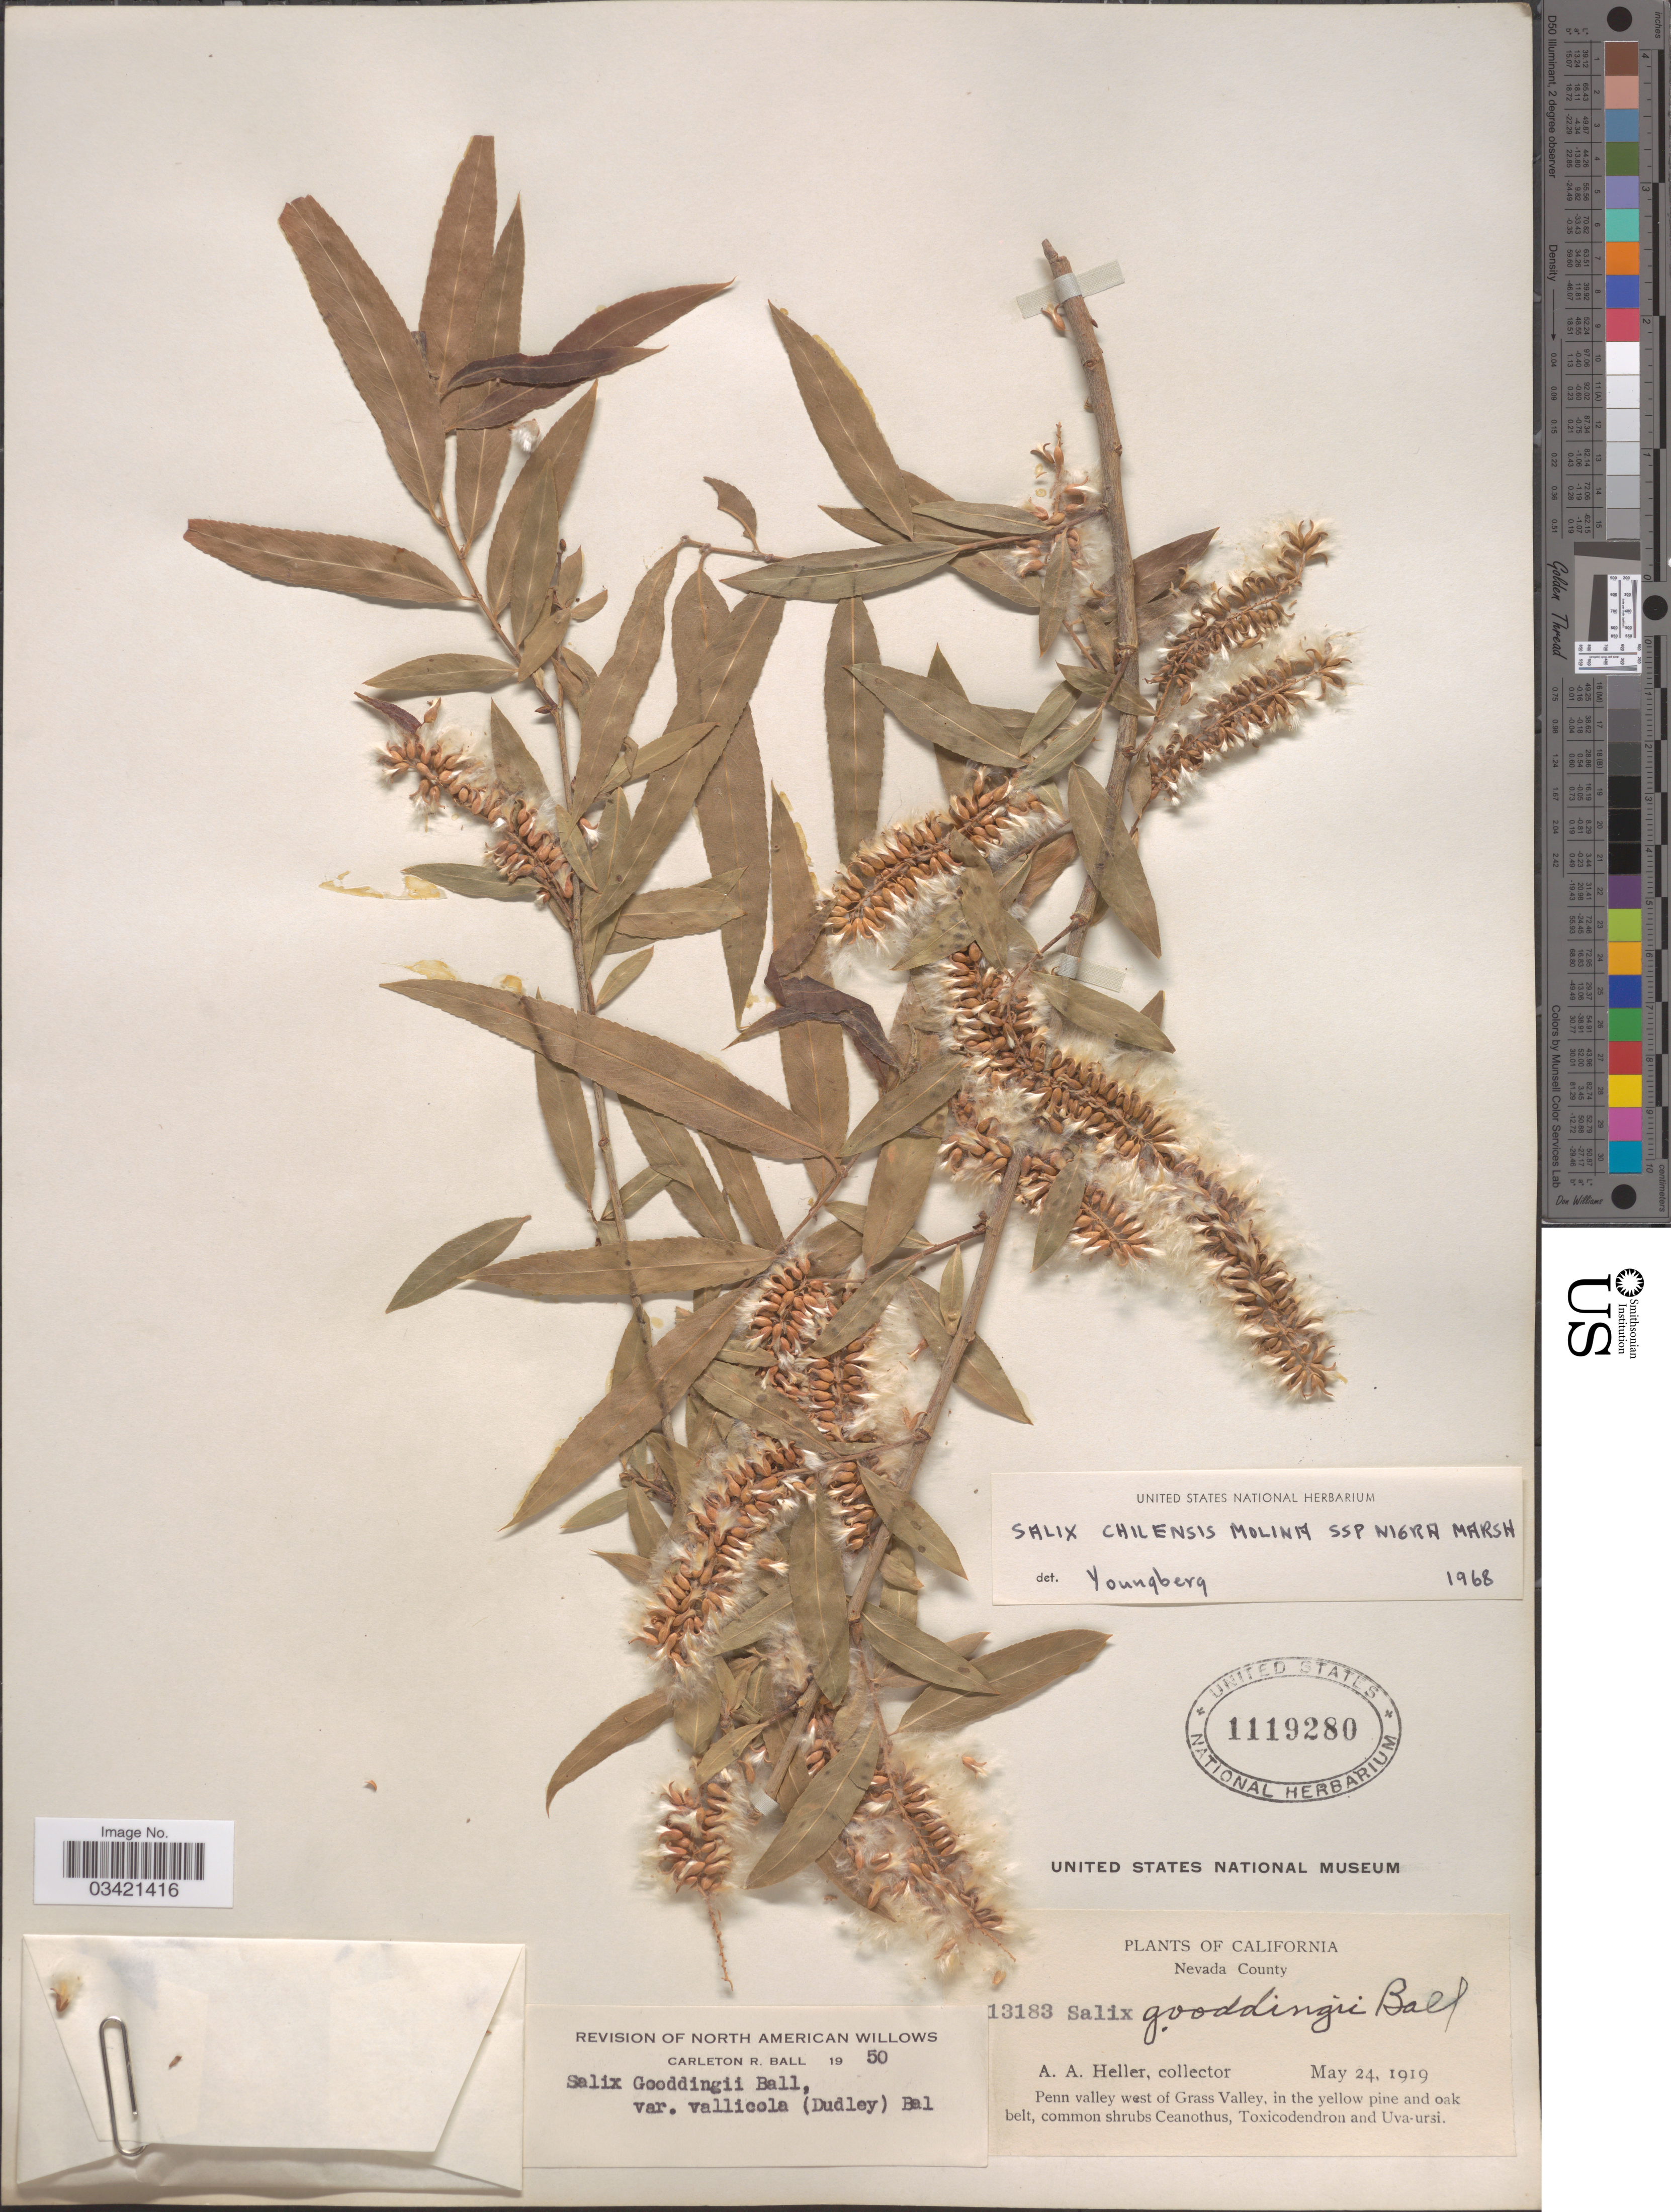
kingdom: Plantae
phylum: Tracheophyta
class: Magnoliopsida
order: Malpighiales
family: Salicaceae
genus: Salix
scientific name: Salix gooddingii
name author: C.R. Ball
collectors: A. A. Heller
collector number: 13183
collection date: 1919-05-24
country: United States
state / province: California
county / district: Nevada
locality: Nevada County. Penn valley west of Grass Valley.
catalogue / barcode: US 1119280